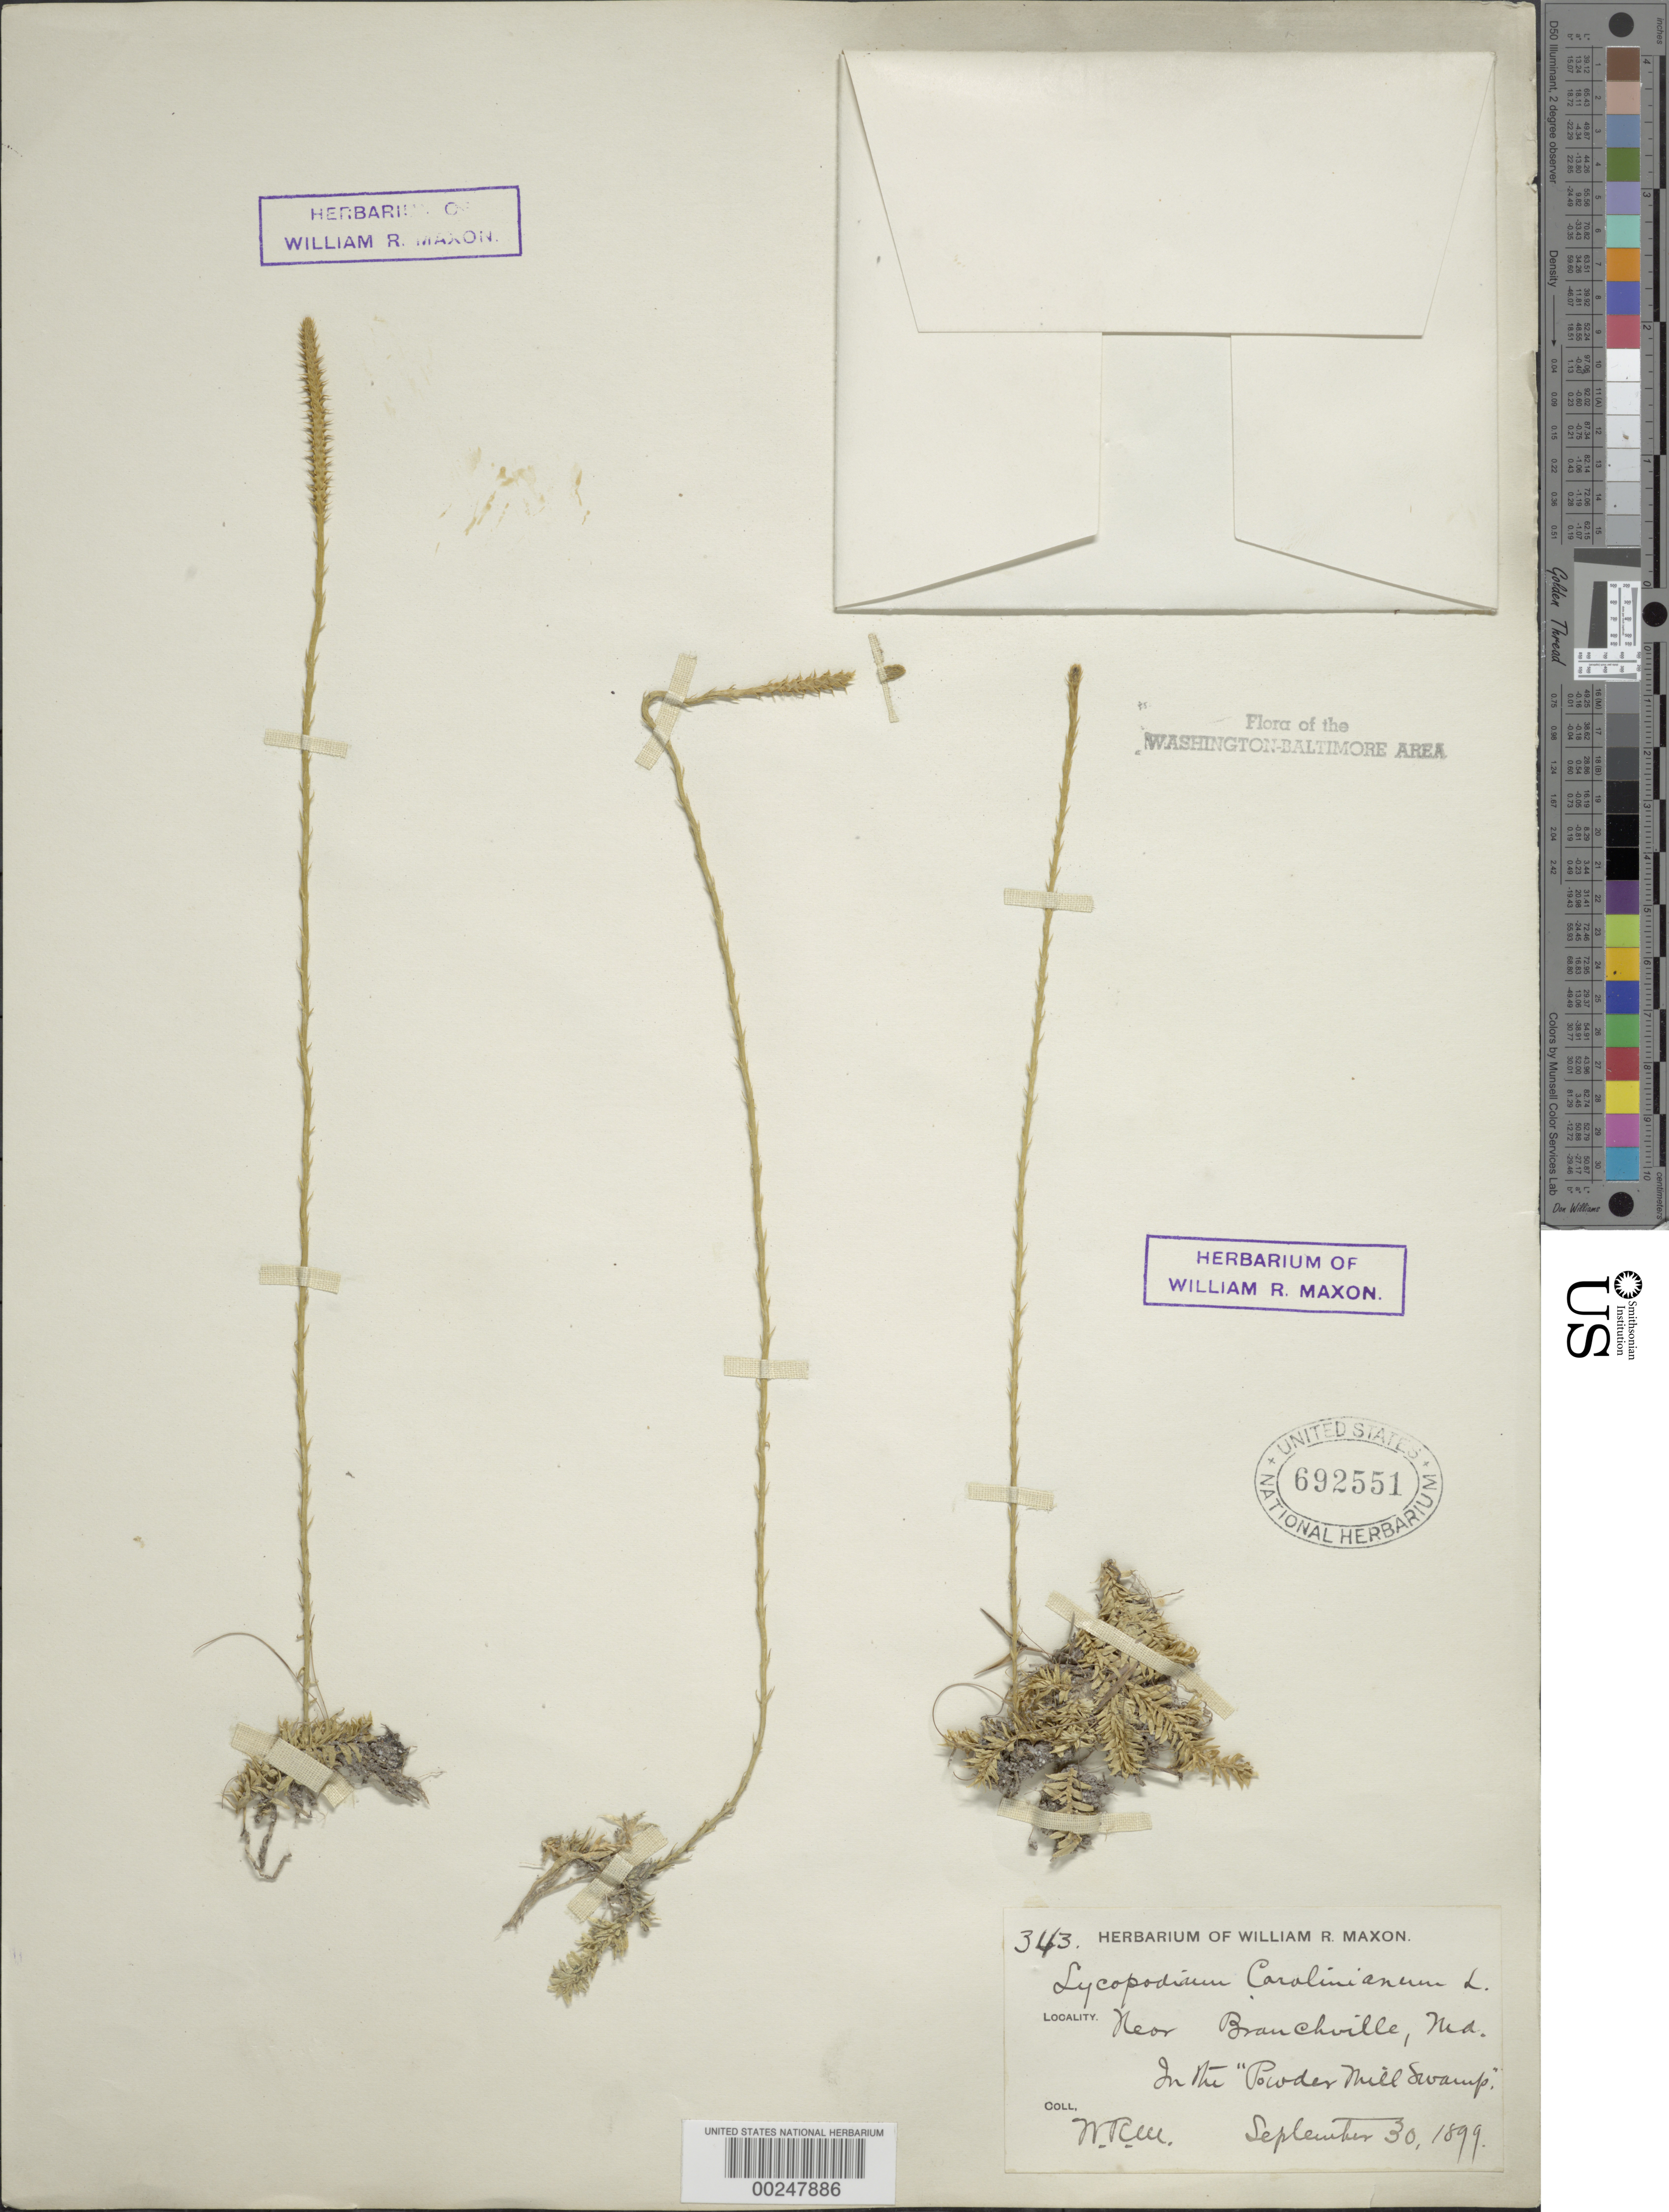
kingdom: Plantae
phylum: Tracheophyta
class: Lycopodiopsida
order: Lycopodiales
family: Lycopodiaceae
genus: Pseudolycopodiella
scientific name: Pseudolycopodiella caroliniana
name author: (L.) Holub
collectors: W. R. Maxon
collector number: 343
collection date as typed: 30 Sep 1899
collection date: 1899-09-30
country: United States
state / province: Maryland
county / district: Prince George's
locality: Near Branchville, Powder Mill swamp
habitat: Swamp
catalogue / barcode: US 692551